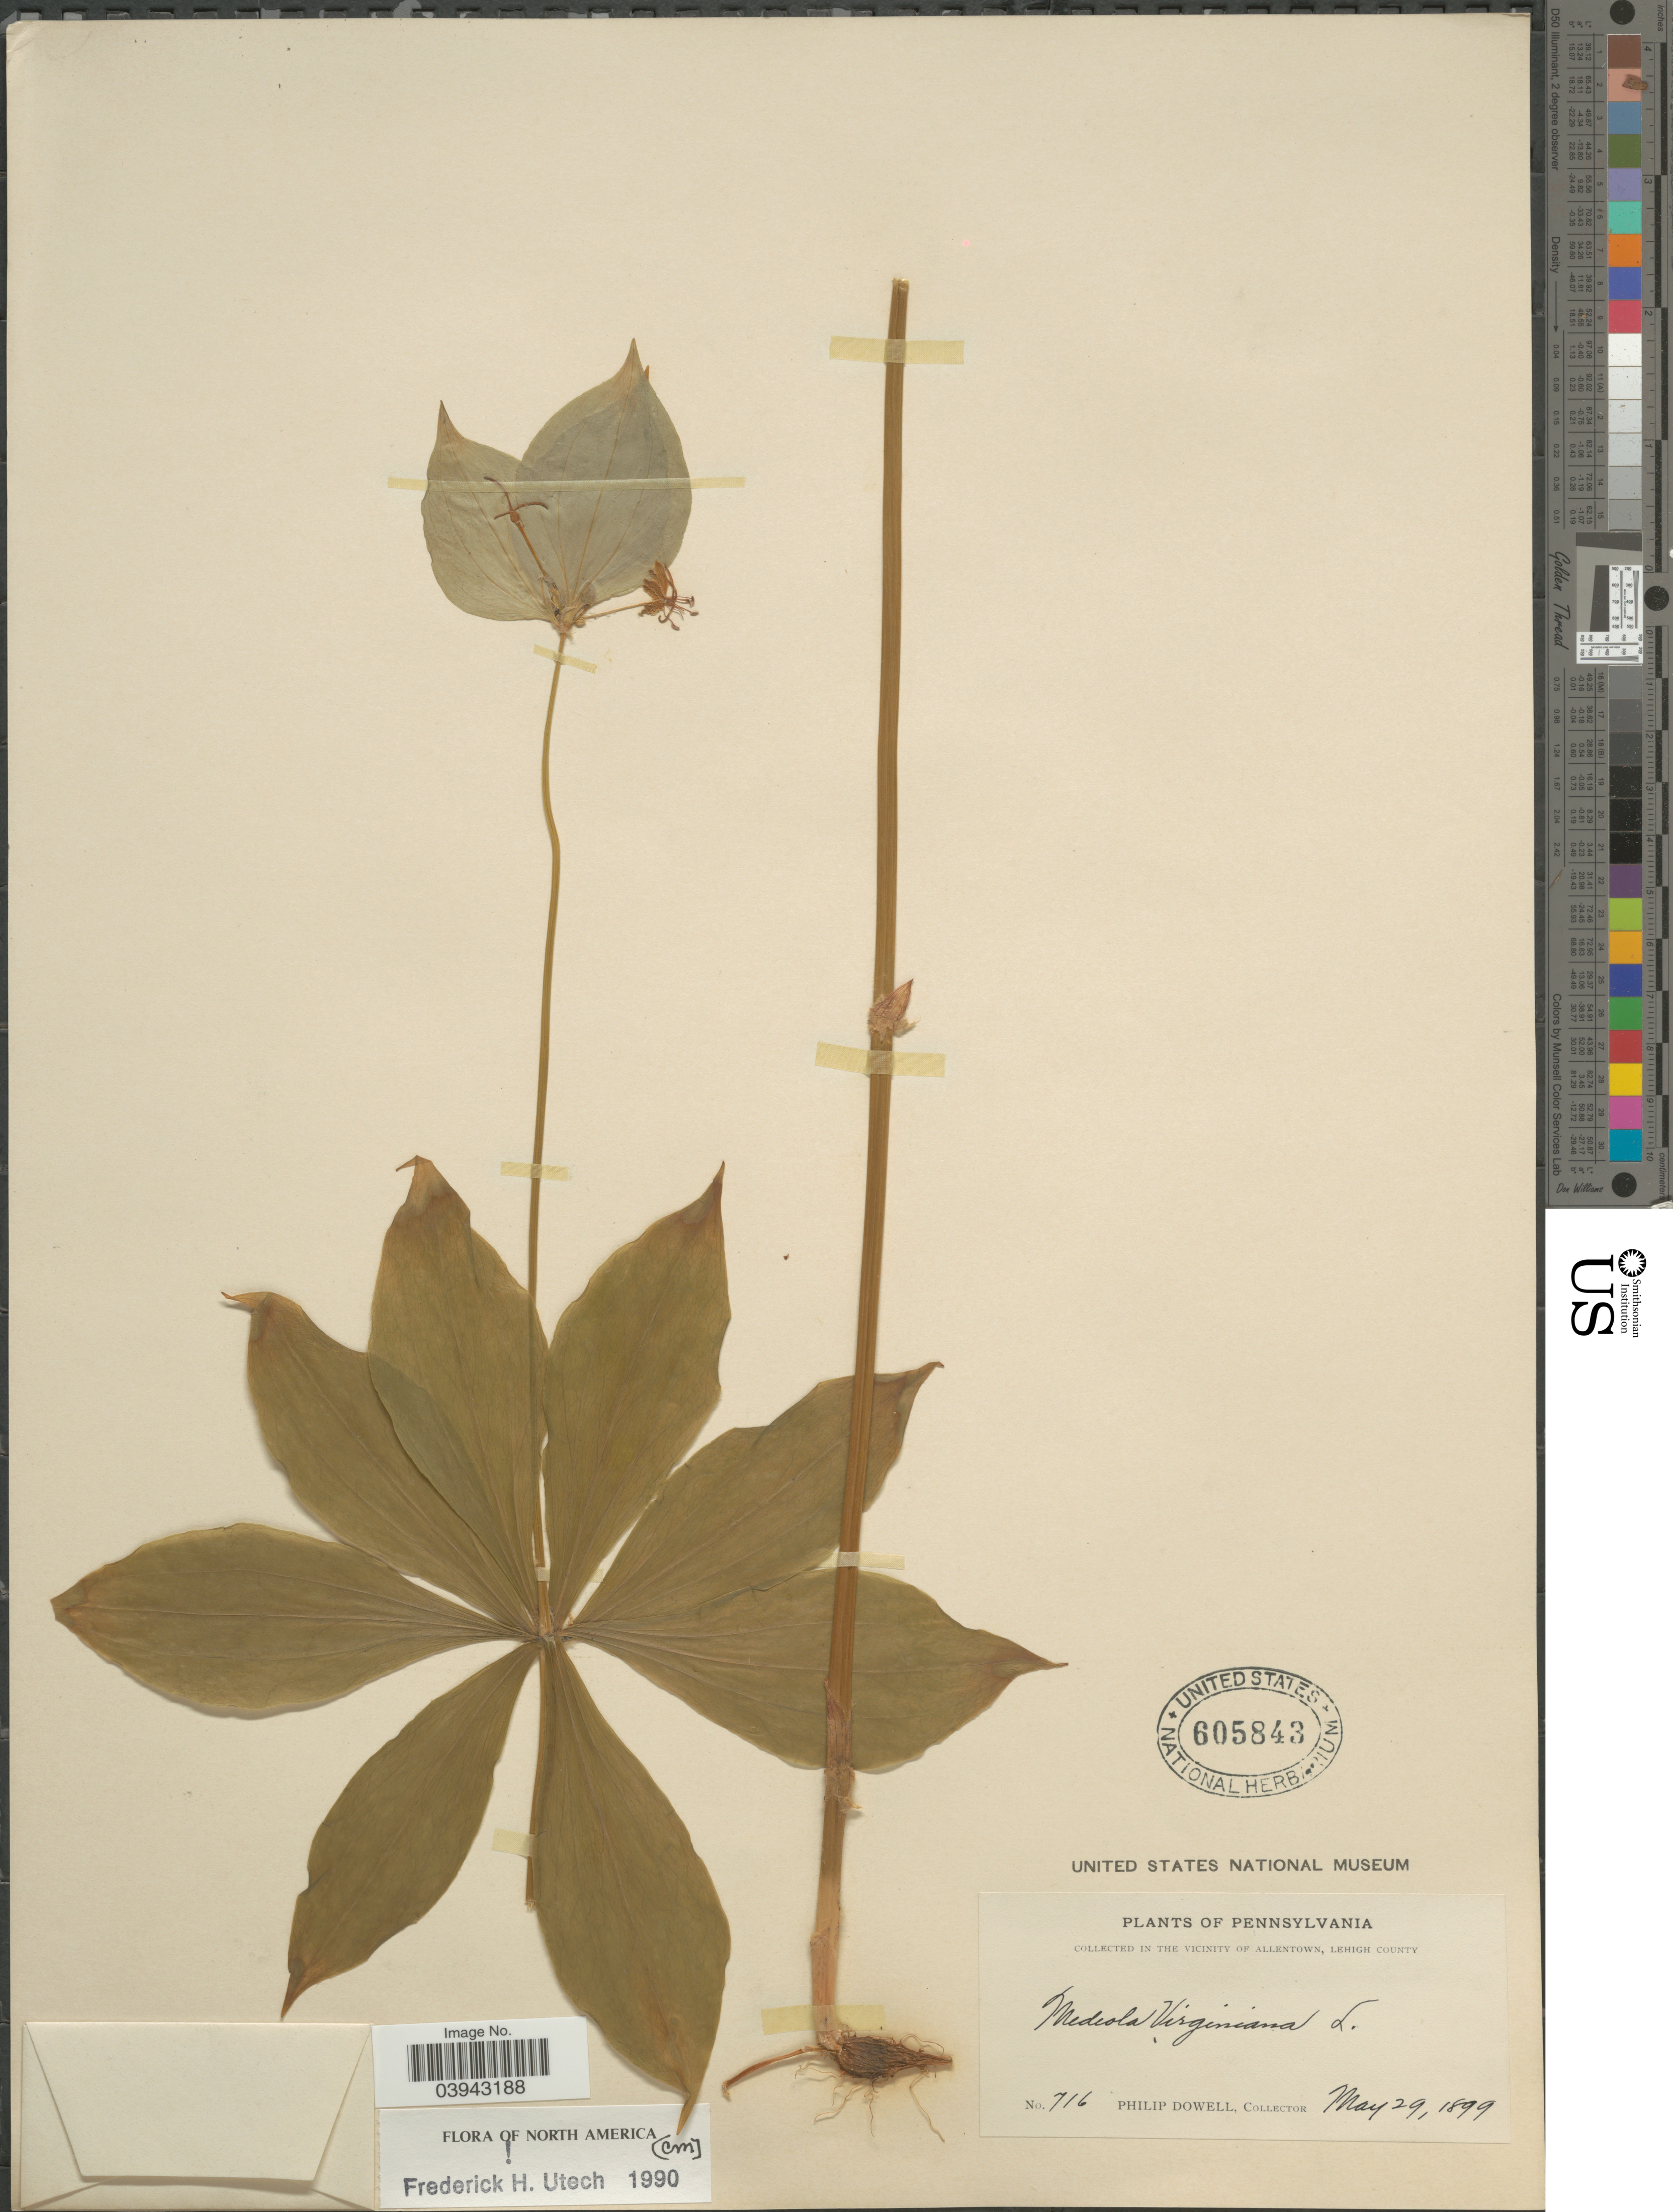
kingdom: Plantae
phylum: Tracheophyta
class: Liliopsida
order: Liliales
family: Liliaceae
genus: Medeola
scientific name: Medeola virginiana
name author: (L.) Desf.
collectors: P. Dowell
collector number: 716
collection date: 1899-05-29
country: United States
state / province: Pennsylvania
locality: In the vicinity of Allentown, Lehigh County.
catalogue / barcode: US 605843